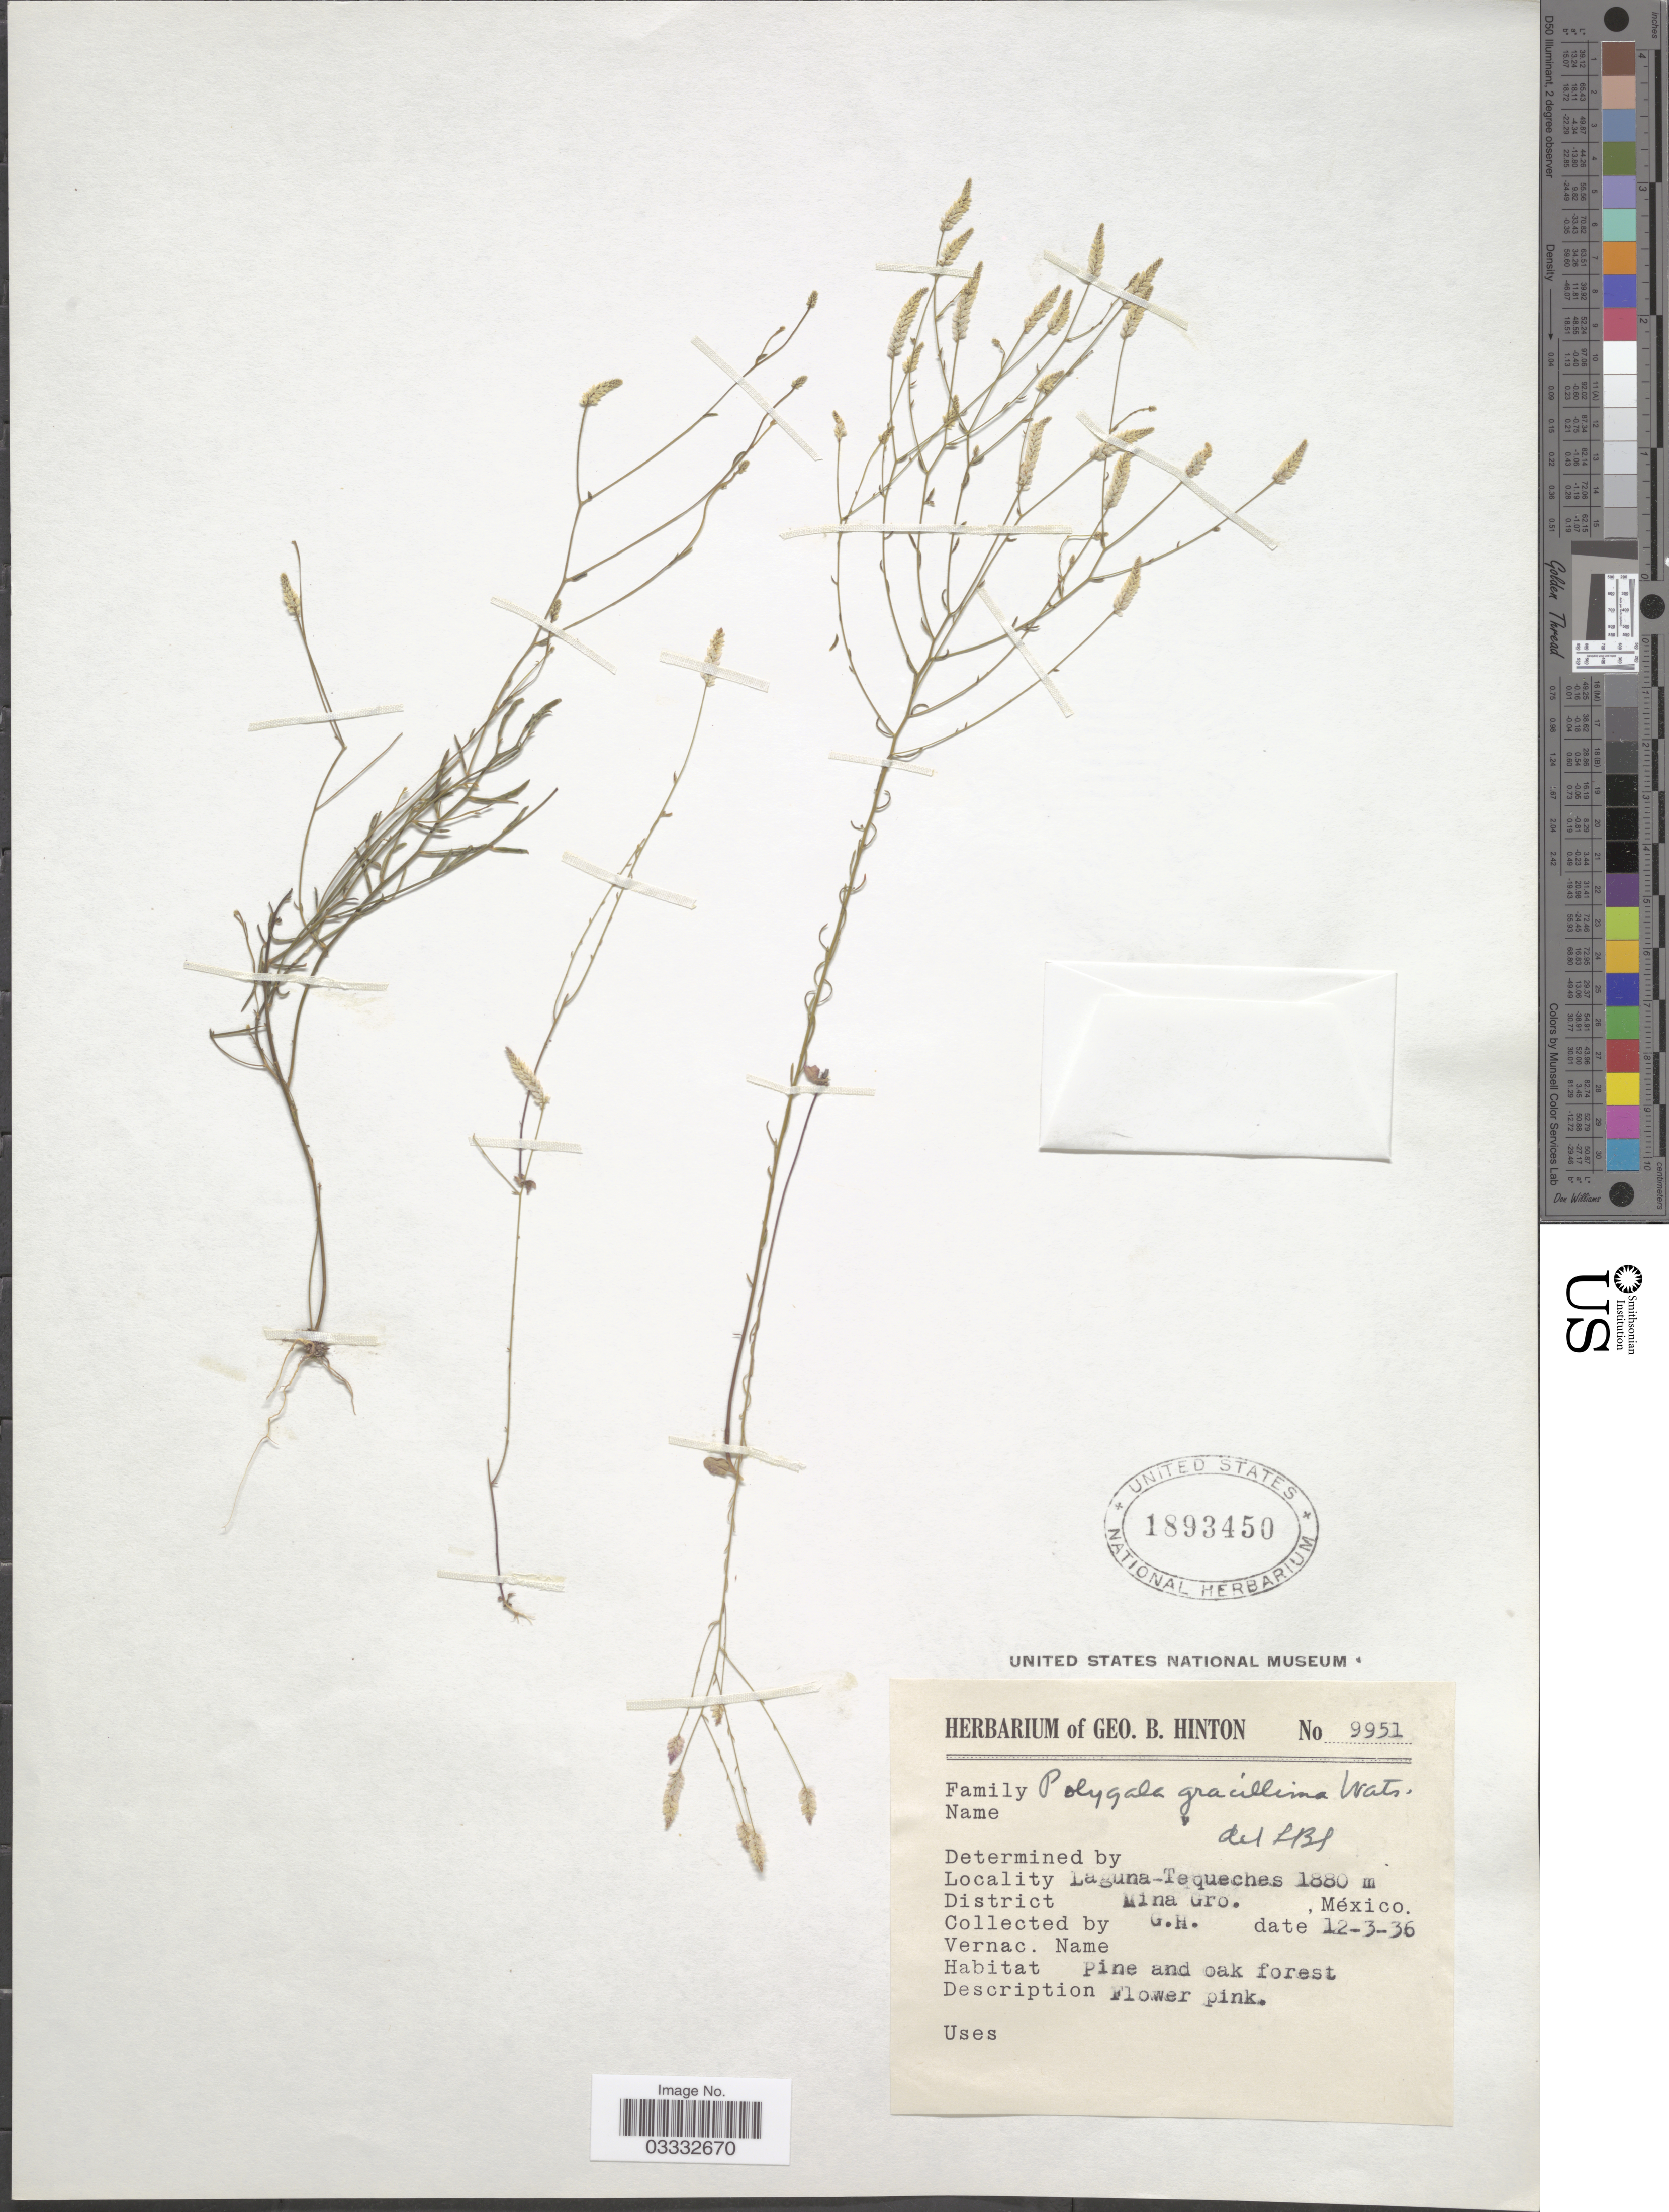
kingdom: Plantae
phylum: Tracheophyta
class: Magnoliopsida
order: Fabales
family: Polygalaceae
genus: Polygala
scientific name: Polygala gracillima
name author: S. Watson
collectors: G. B. Hinton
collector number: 9951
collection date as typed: Transcribed d/m/y: 12/3/36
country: Mexico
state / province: Guerrero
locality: Laguna-Tequeches. District Mina.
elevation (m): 1880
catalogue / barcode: US 1893450